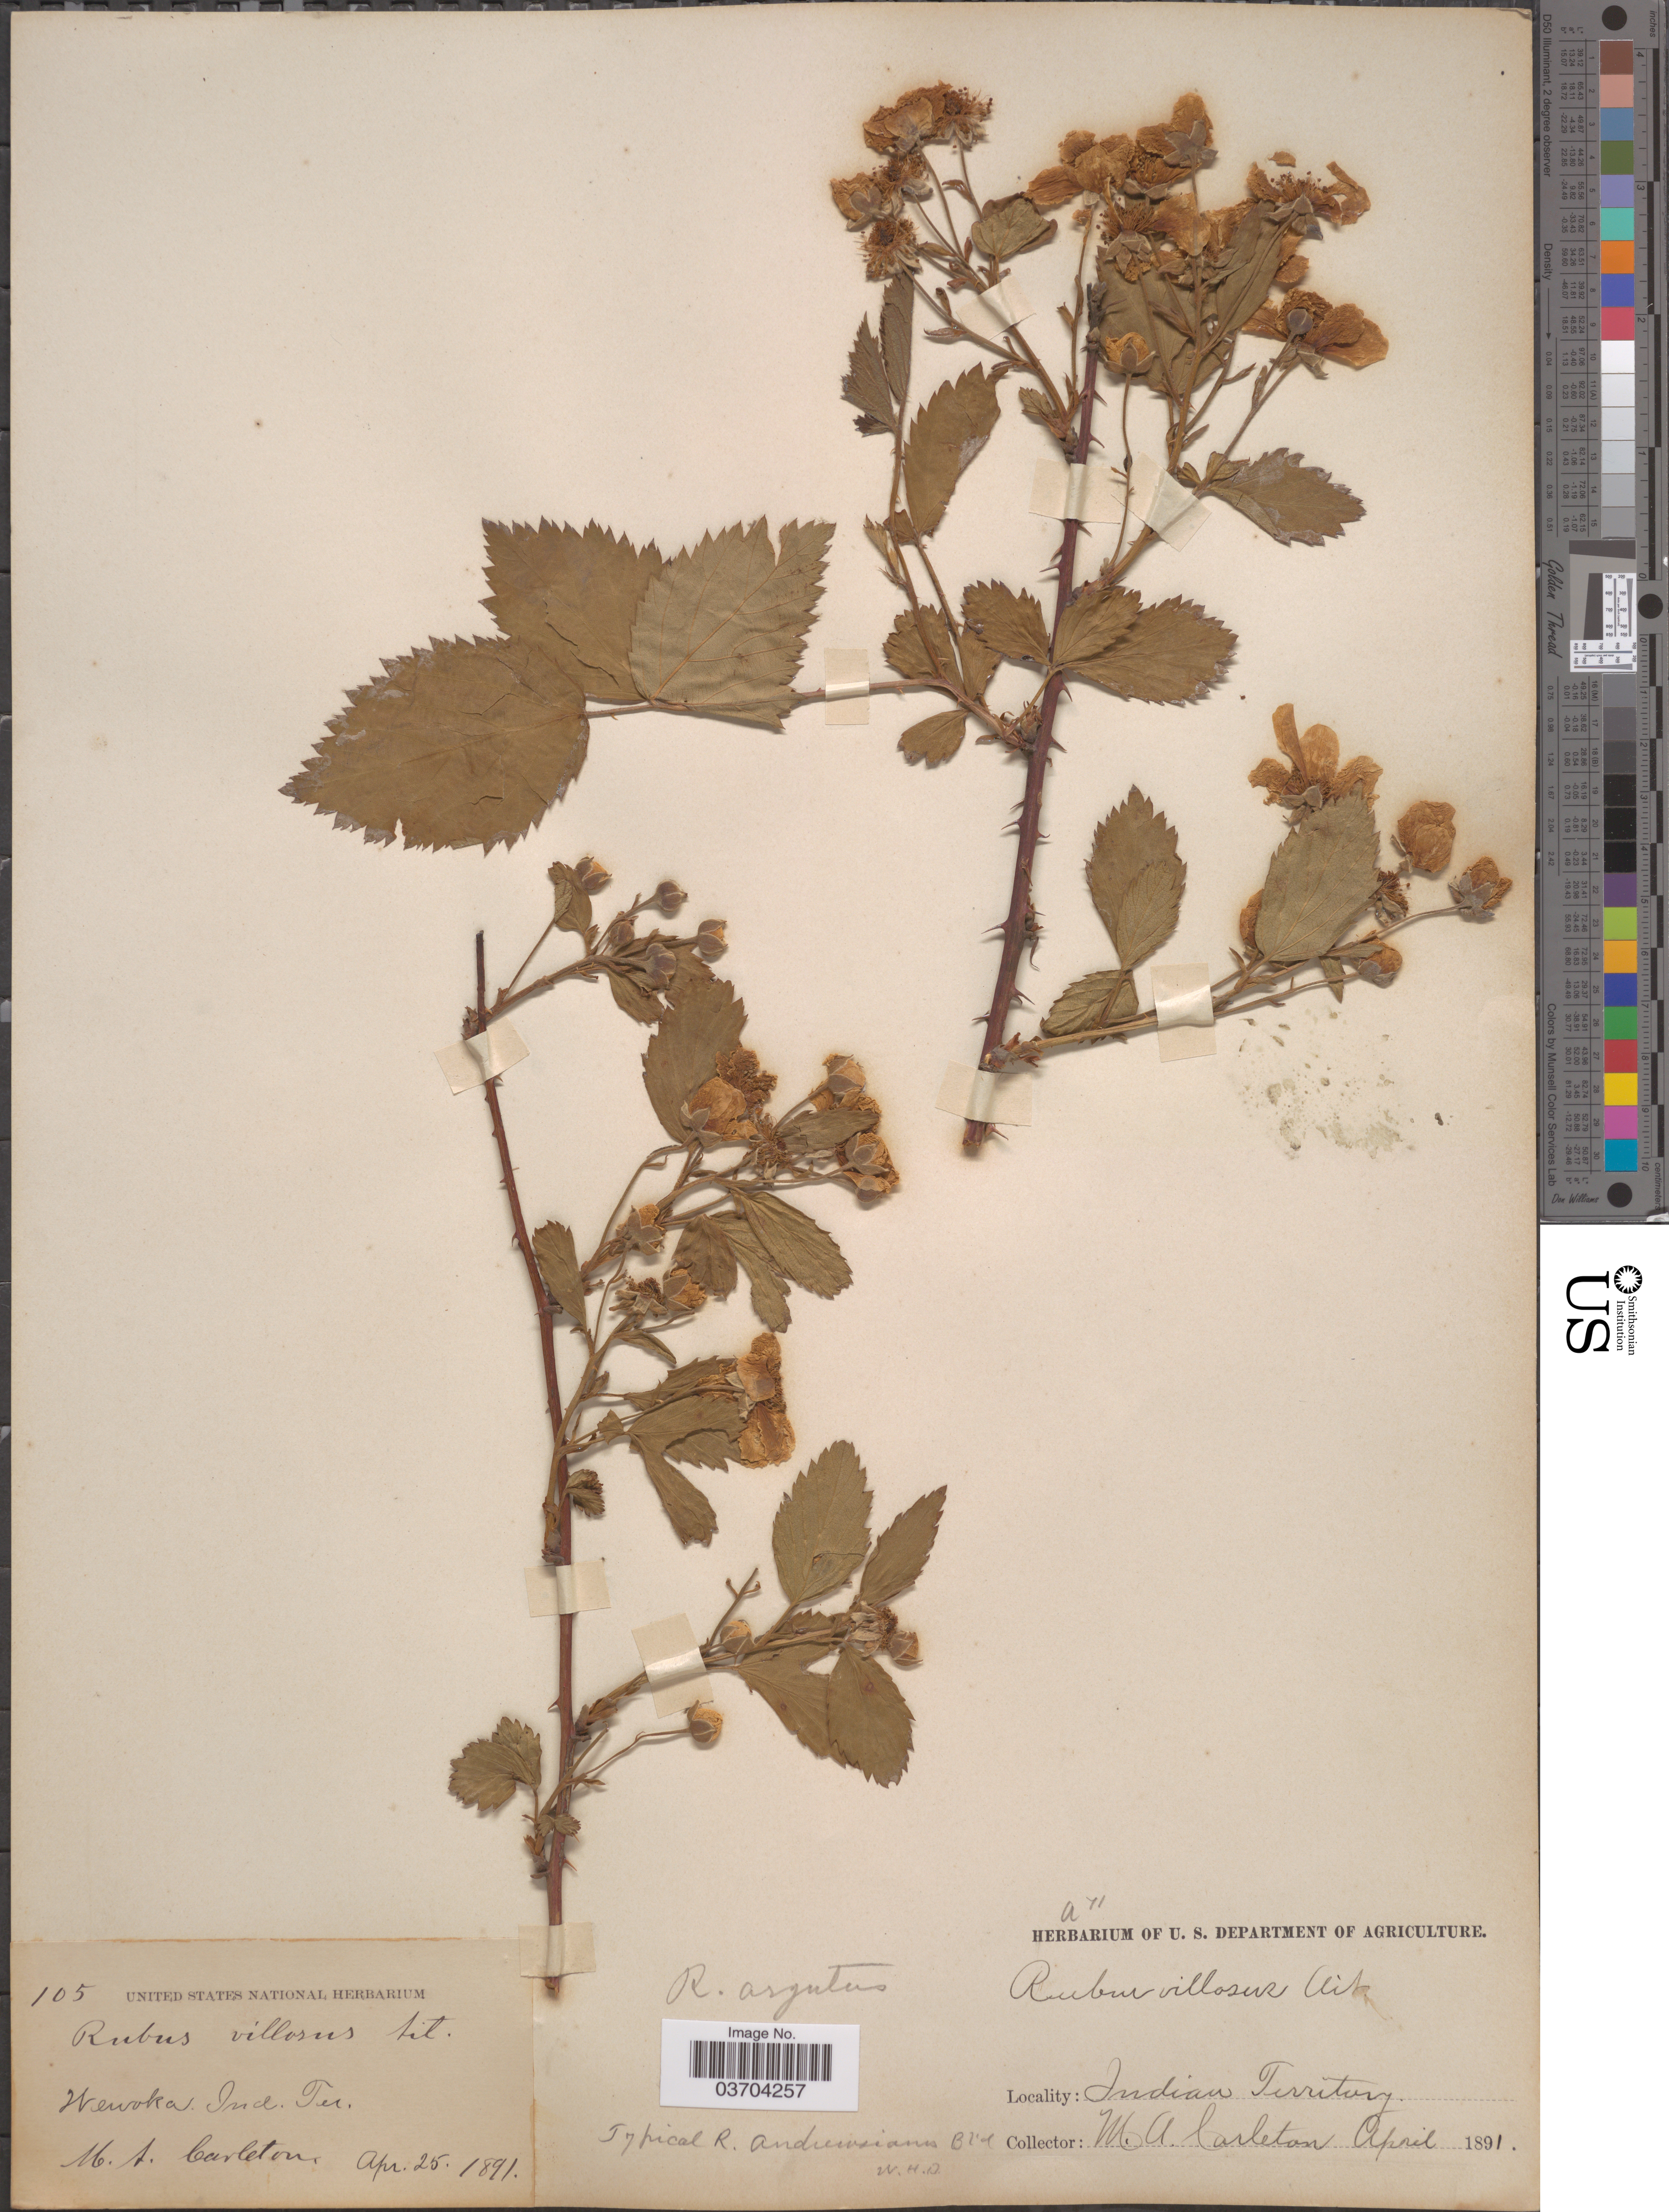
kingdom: Plantae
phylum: Tracheophyta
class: Magnoliopsida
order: Rosales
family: Rosaceae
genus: Rubus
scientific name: Rubus argutus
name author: Link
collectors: M. A. Carleton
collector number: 105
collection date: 1891-04-25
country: United States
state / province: Oklahoma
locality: Wewoka. Indian Territory.